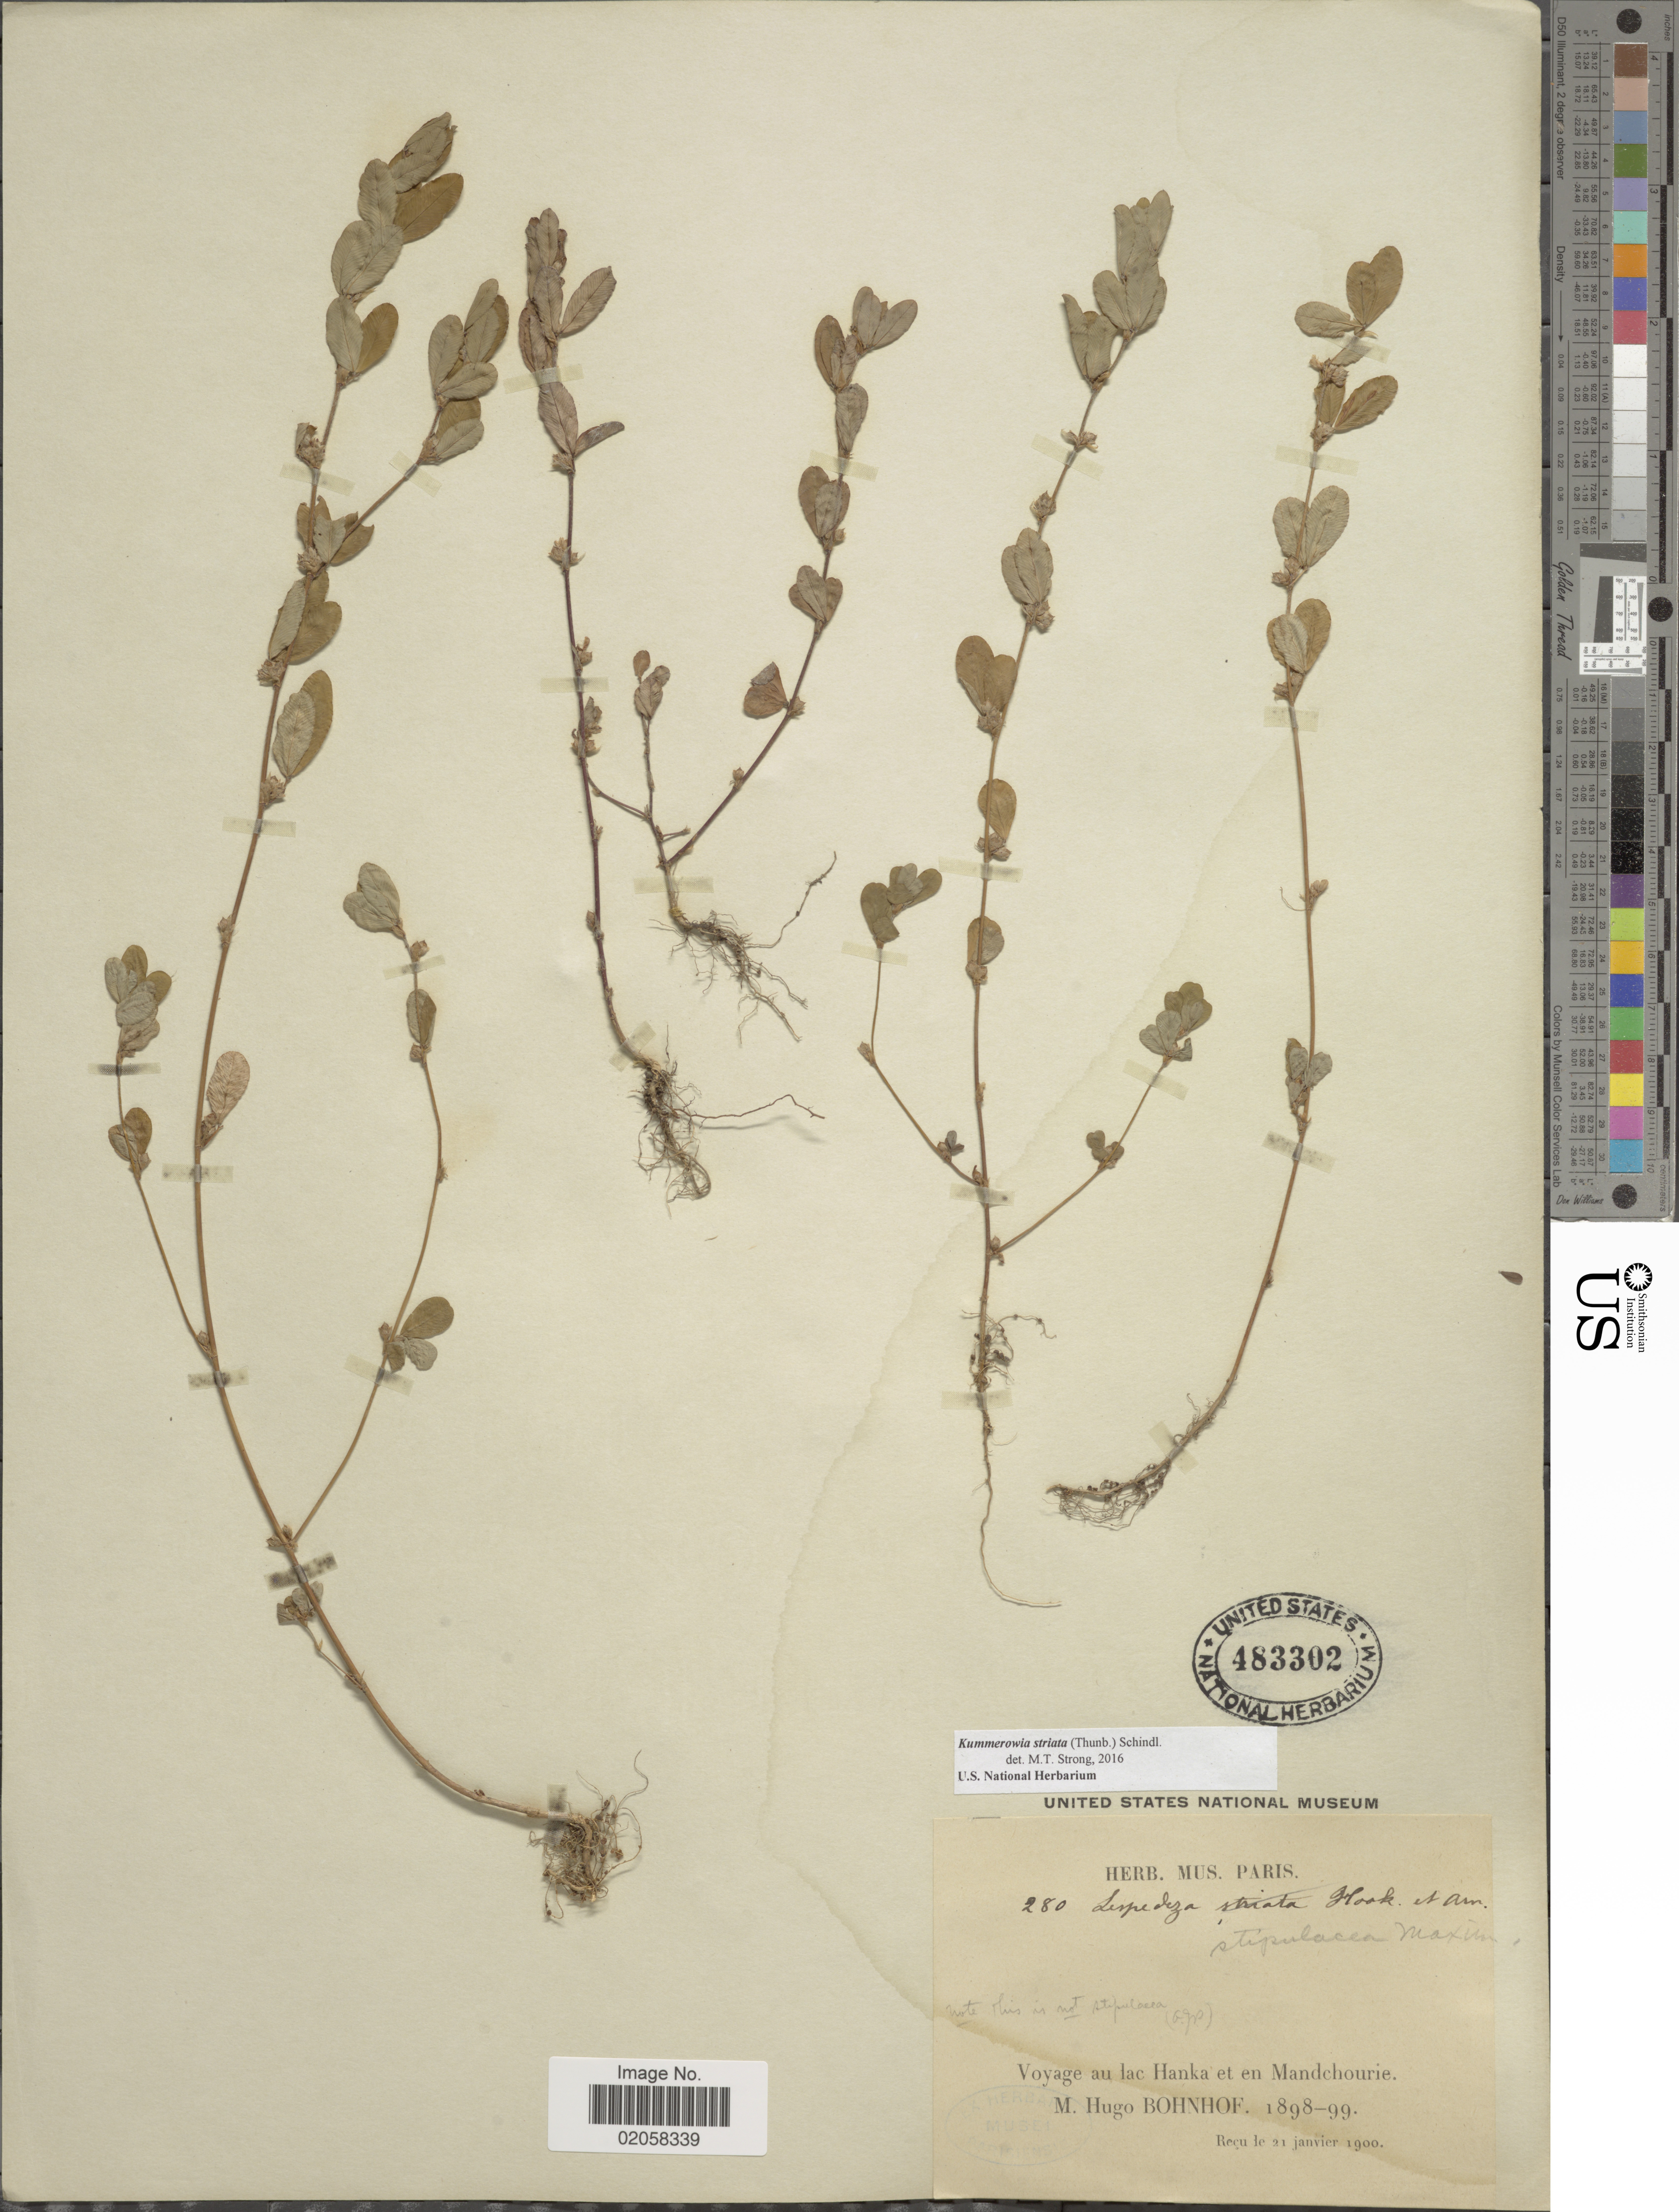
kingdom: Plantae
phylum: Tracheophyta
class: Magnoliopsida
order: Fabales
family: Fabaceae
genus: Kummerowia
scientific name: Kummerowia striata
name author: (Thunb.) Schindl.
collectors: M. Bohnhof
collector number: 280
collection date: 1898/1899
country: China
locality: Voyage au lac Hanka et Mandchourie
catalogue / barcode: US 483302